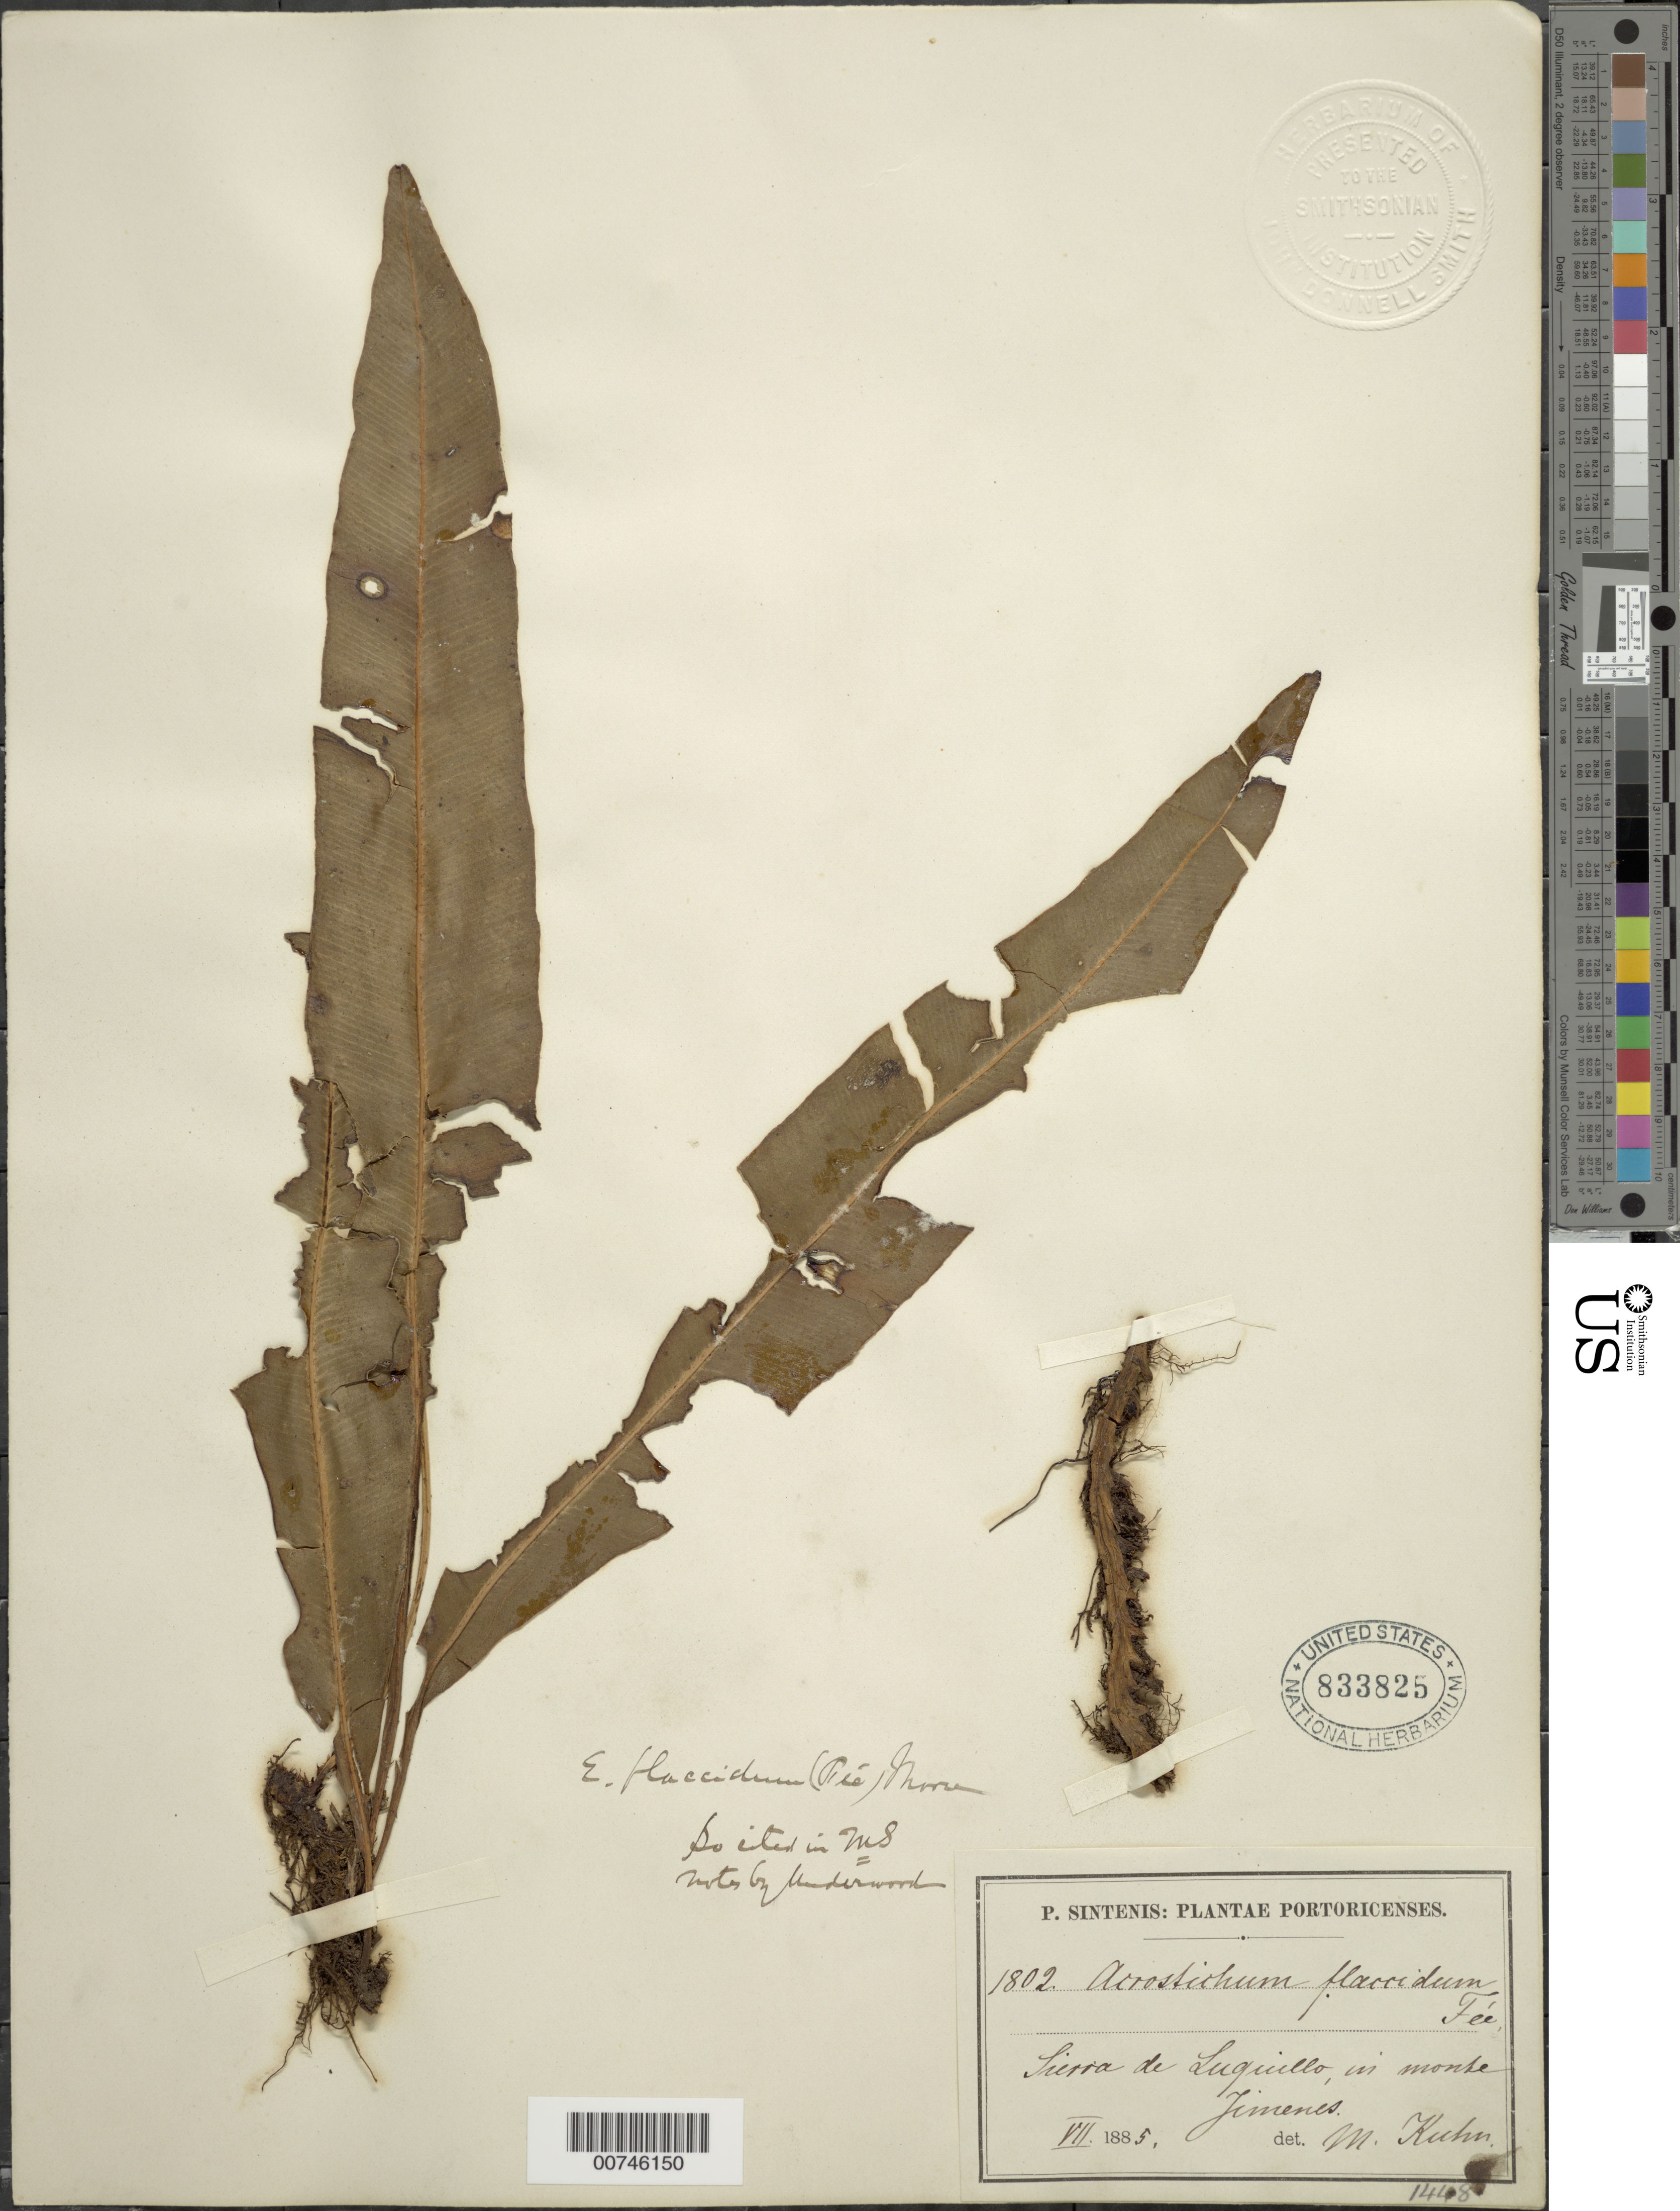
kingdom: Plantae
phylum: Tracheophyta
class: Polypodiopsida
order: Polypodiales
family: Dryopteridaceae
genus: Elaphoglossum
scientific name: Elaphoglossum rigidum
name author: (Aubl.) Urb.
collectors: P. Sintenis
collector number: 1802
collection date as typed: Jul 1885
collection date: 1885-07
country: Puerto Rico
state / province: Luquillo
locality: Sierra de Luquillo, in monte Jimenes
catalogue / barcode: US 833825